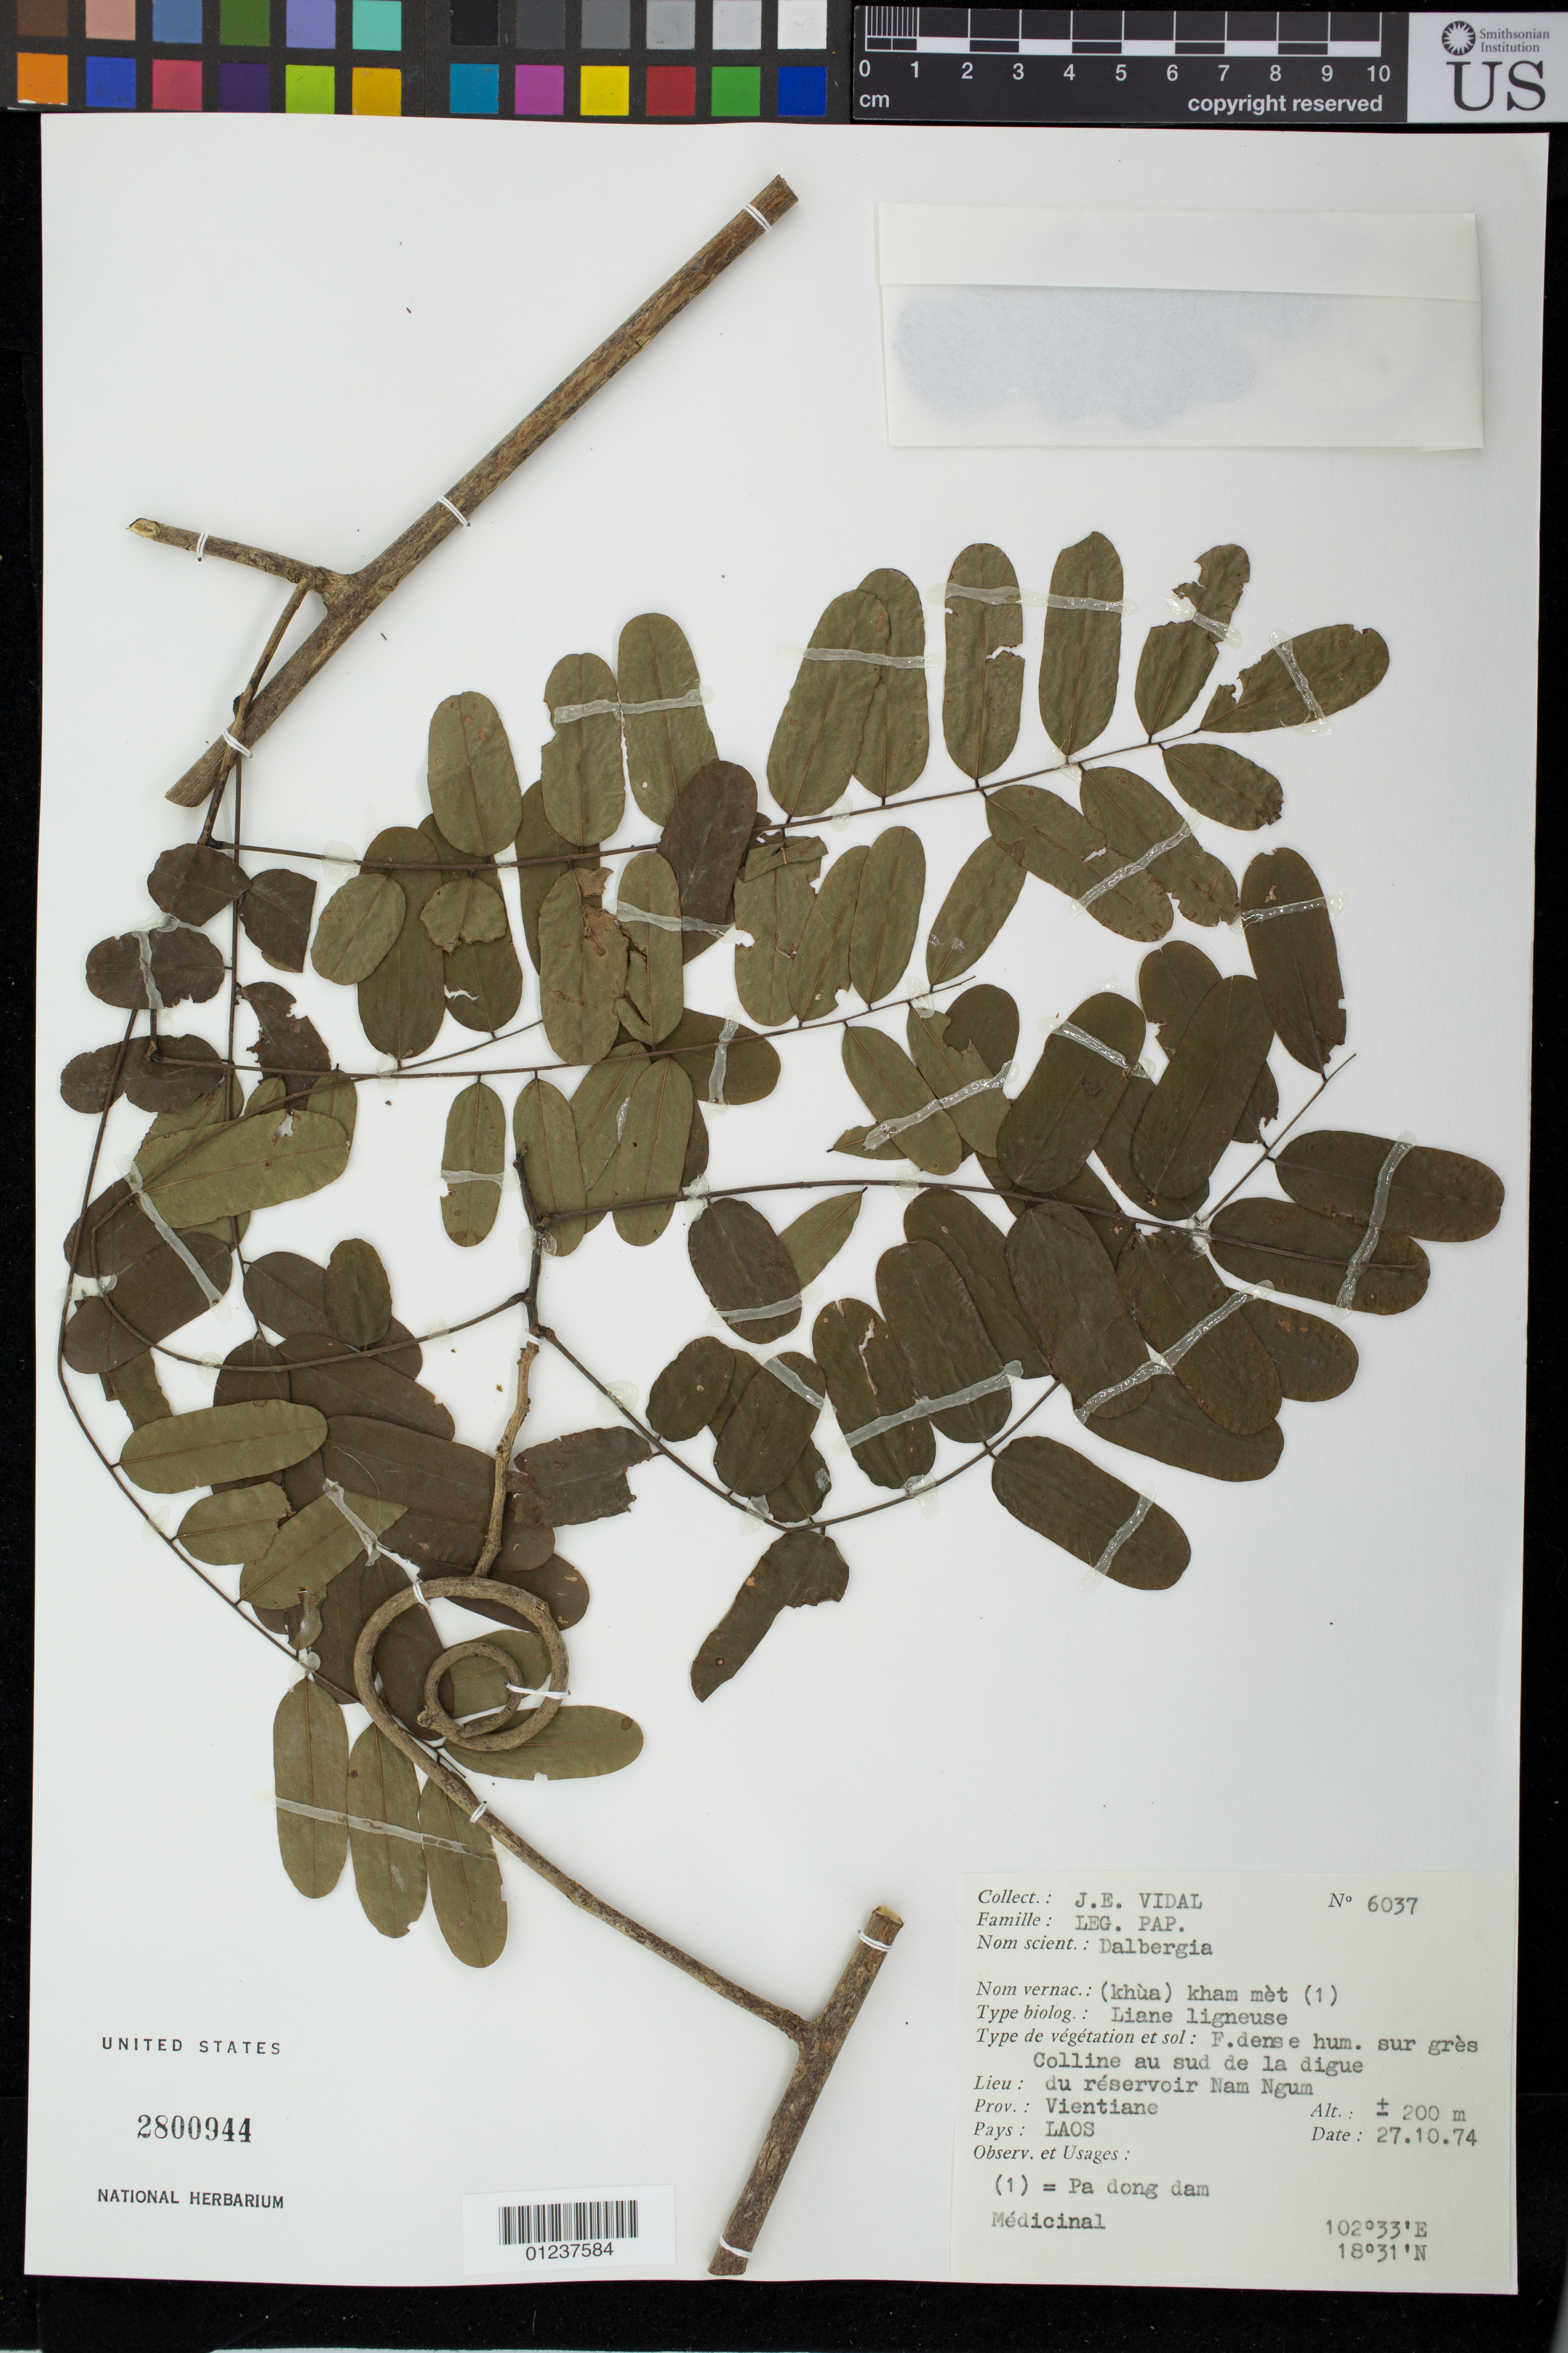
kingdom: Plantae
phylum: Tracheophyta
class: Magnoliopsida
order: Fabales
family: Fabaceae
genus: Dalbergia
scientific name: Dalbergia sp.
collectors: J. E. Vidal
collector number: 6037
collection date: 1974-10-27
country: Laos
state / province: Viangchan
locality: Nam Ngum reservoir.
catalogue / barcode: US 2800944